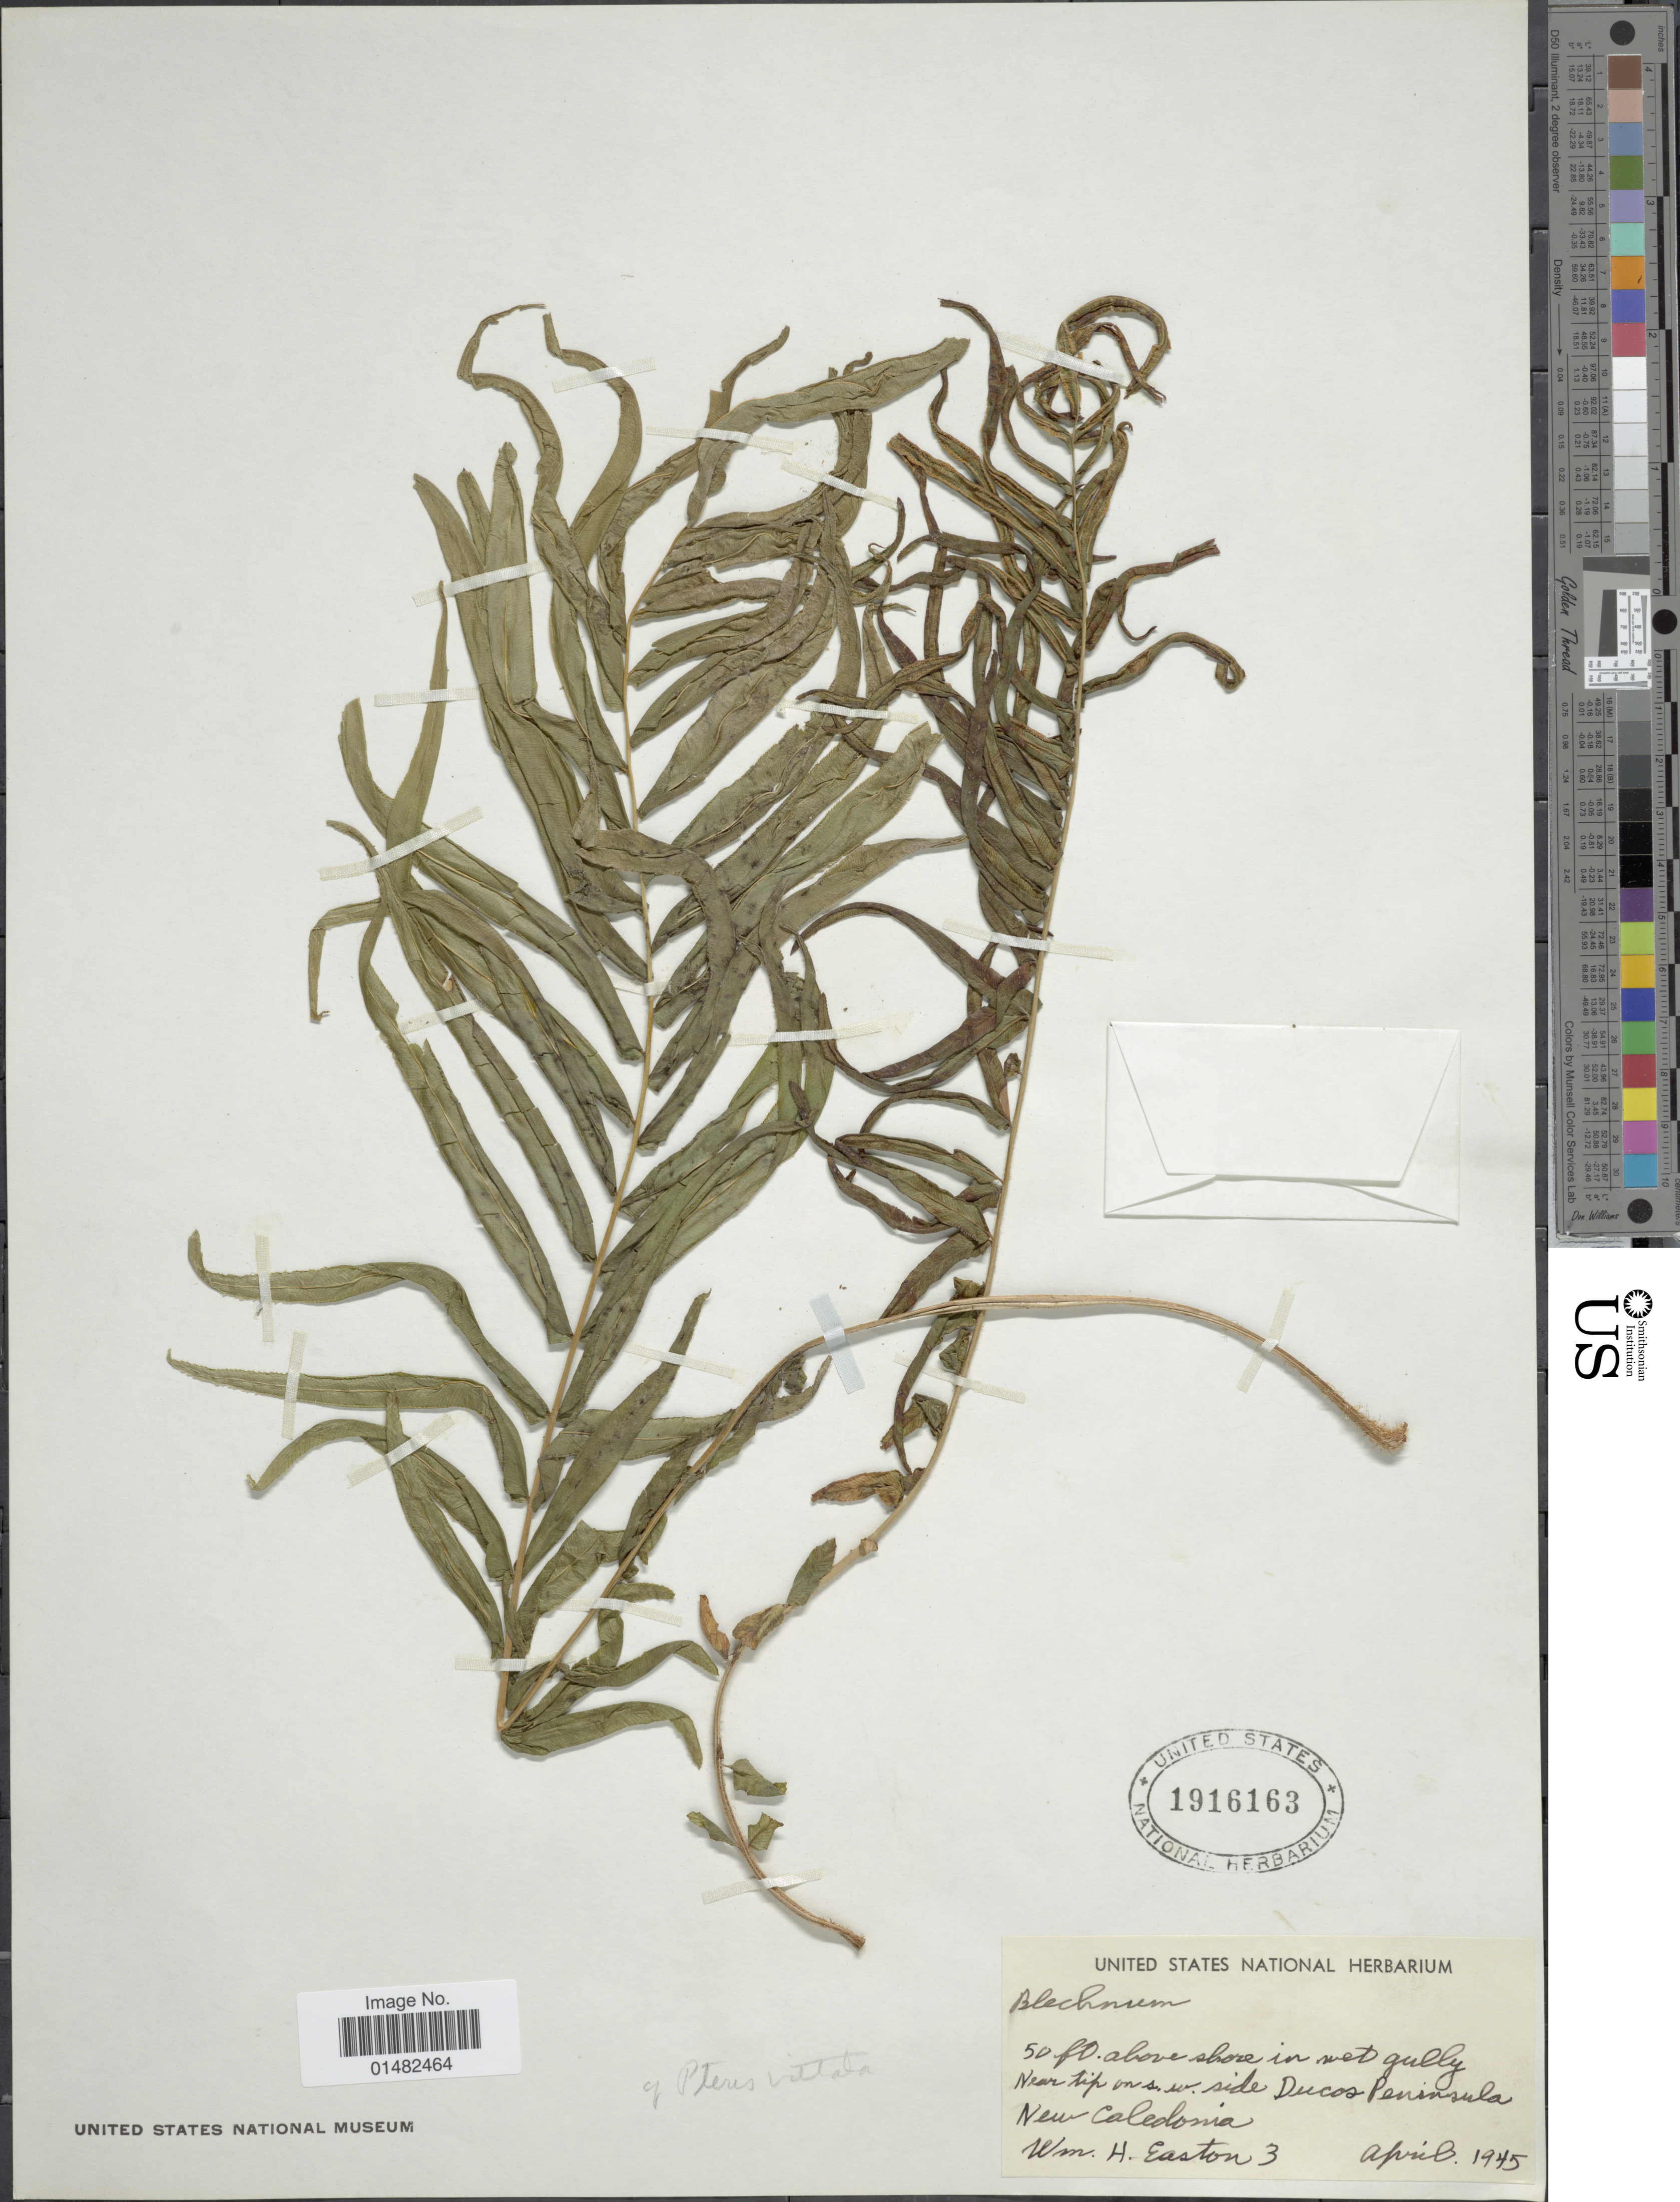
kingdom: Plantae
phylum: Tracheophyta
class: Polypodiopsida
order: Polypodiales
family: Pteridaceae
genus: Pteris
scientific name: Pteris vittata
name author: L.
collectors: U. Easton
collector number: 3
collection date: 1945-04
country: New Caledonia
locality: Above shore in wet gully near tip on s.w. side Ducos Peninsula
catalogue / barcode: US 1916163